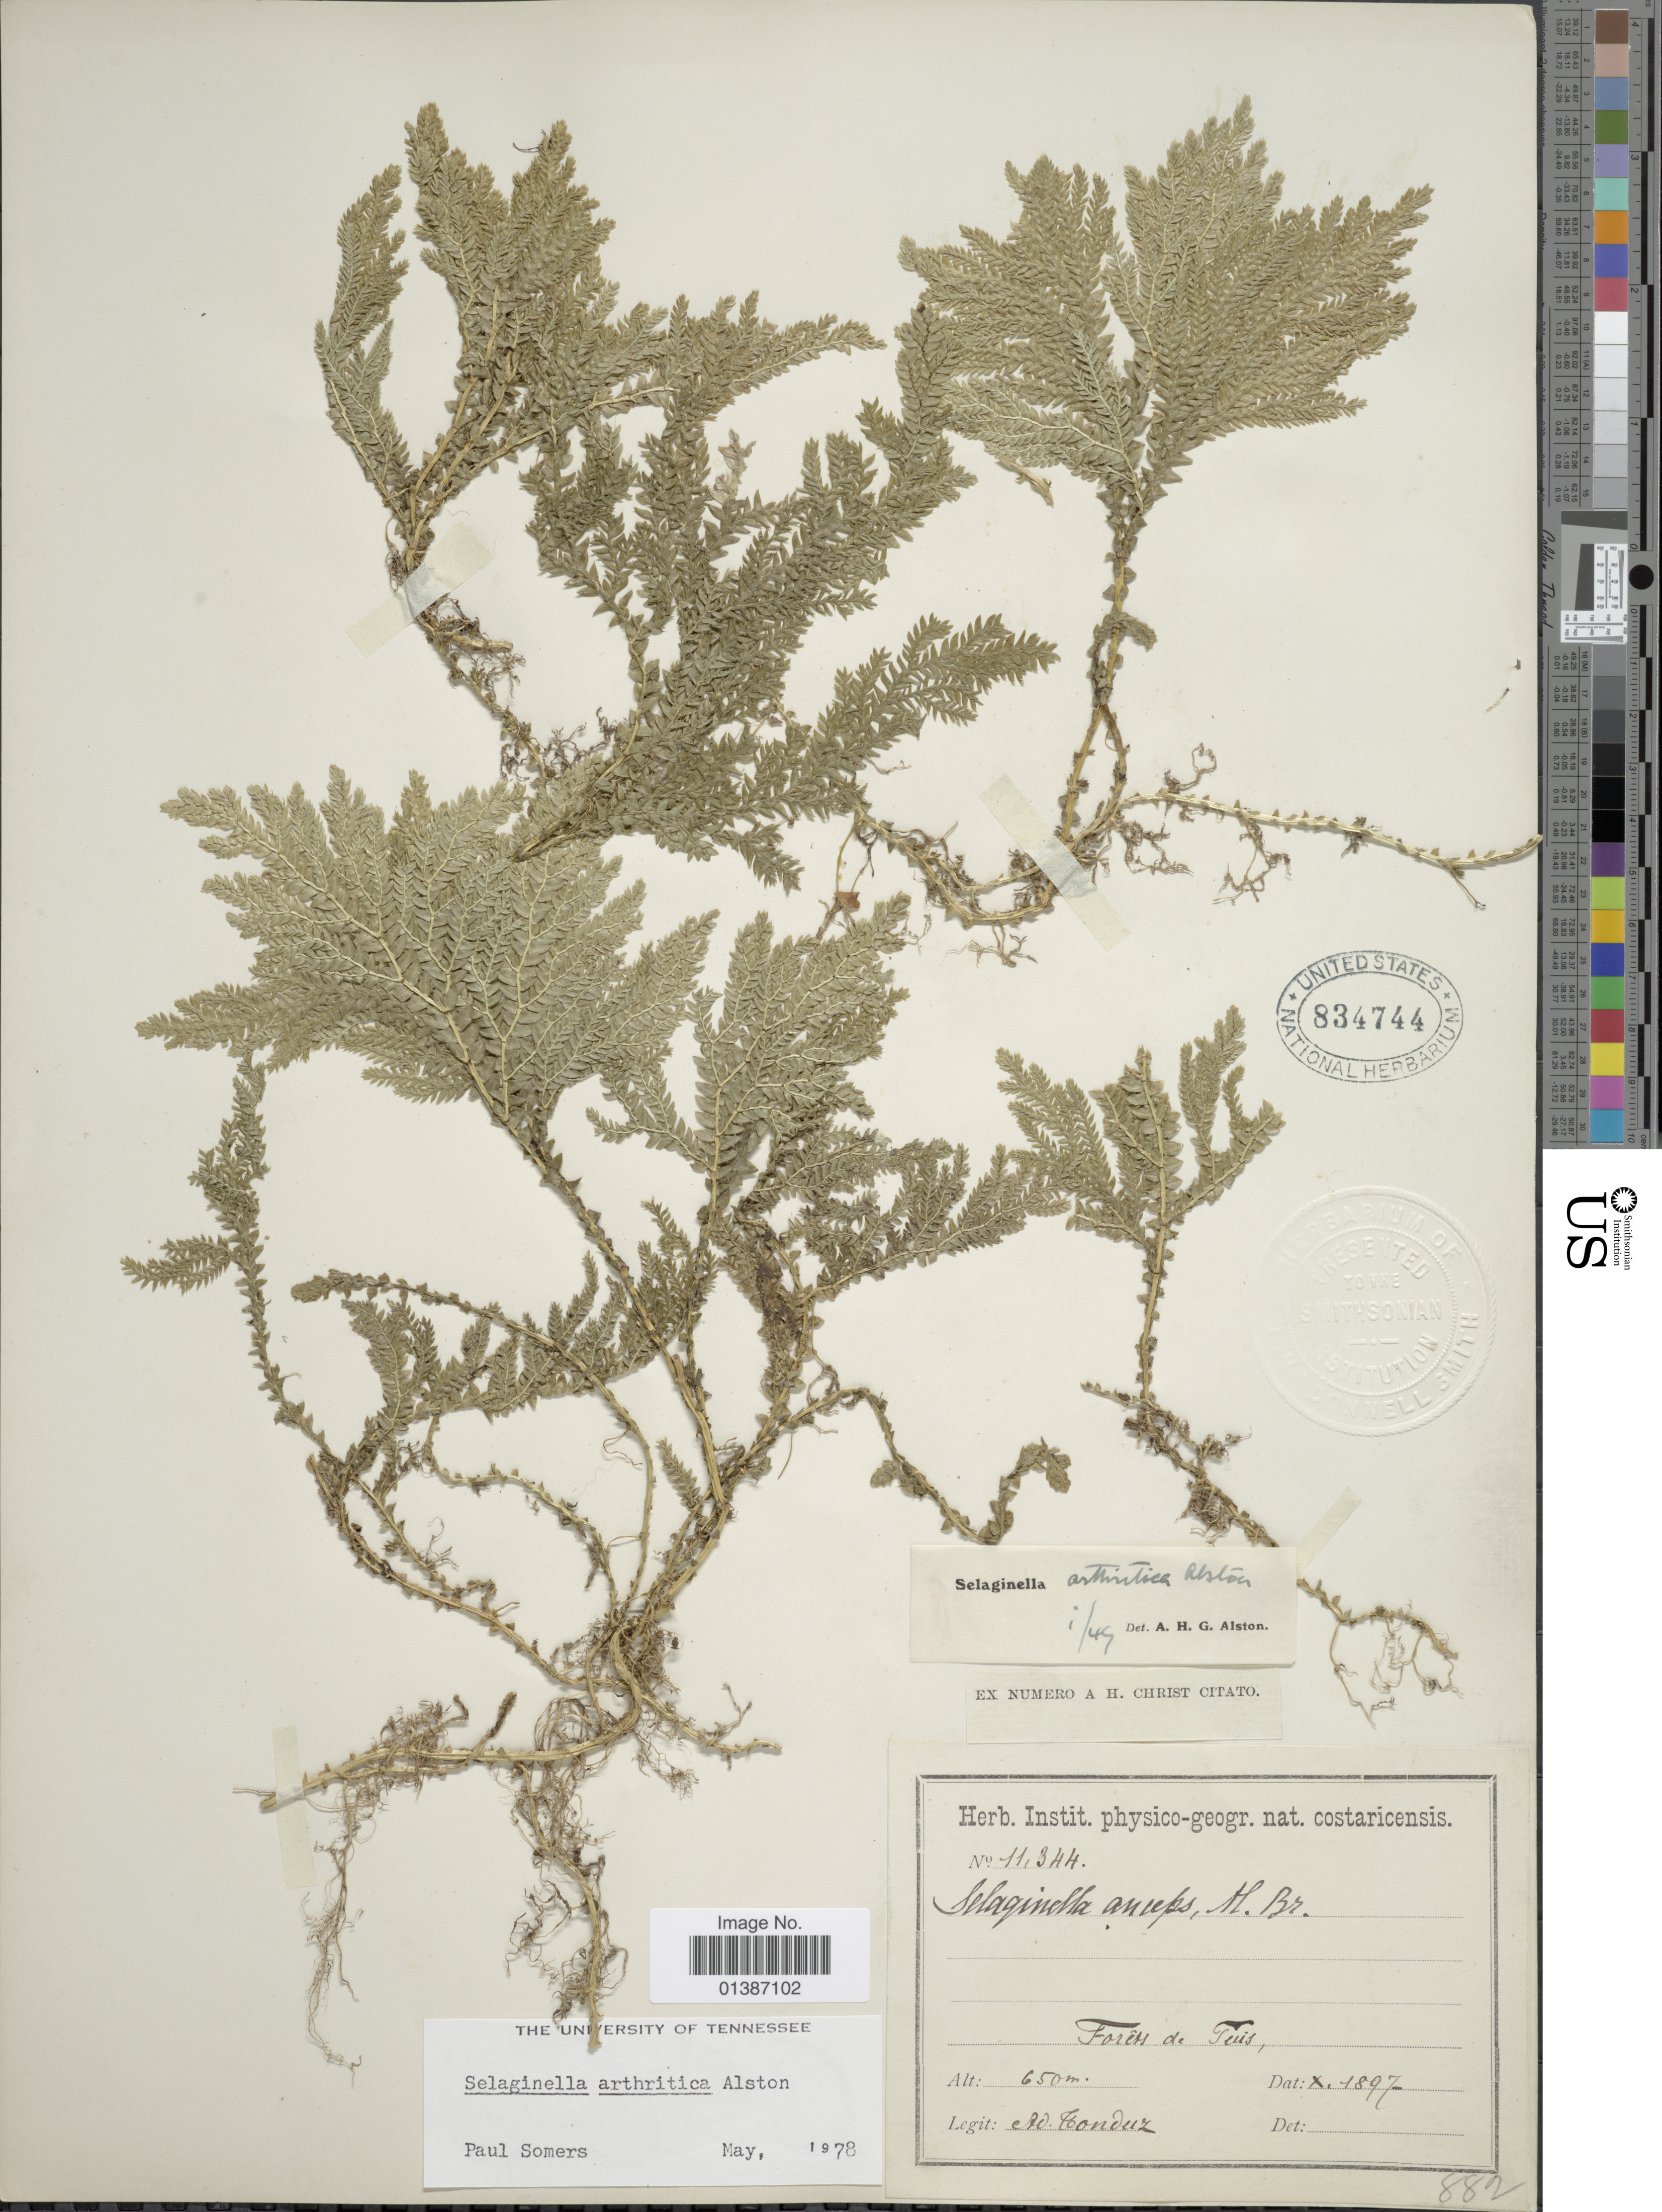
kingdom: Plantae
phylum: Tracheophyta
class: Lycopodiopsida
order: Selaginellales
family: Selaginellaceae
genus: Selaginella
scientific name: Selaginella arthritica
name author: Alston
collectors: A. Tonduz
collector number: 11344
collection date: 1897-10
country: Costa Rica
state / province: Cartago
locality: Forêts de Tuis.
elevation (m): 650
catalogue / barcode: US 834744